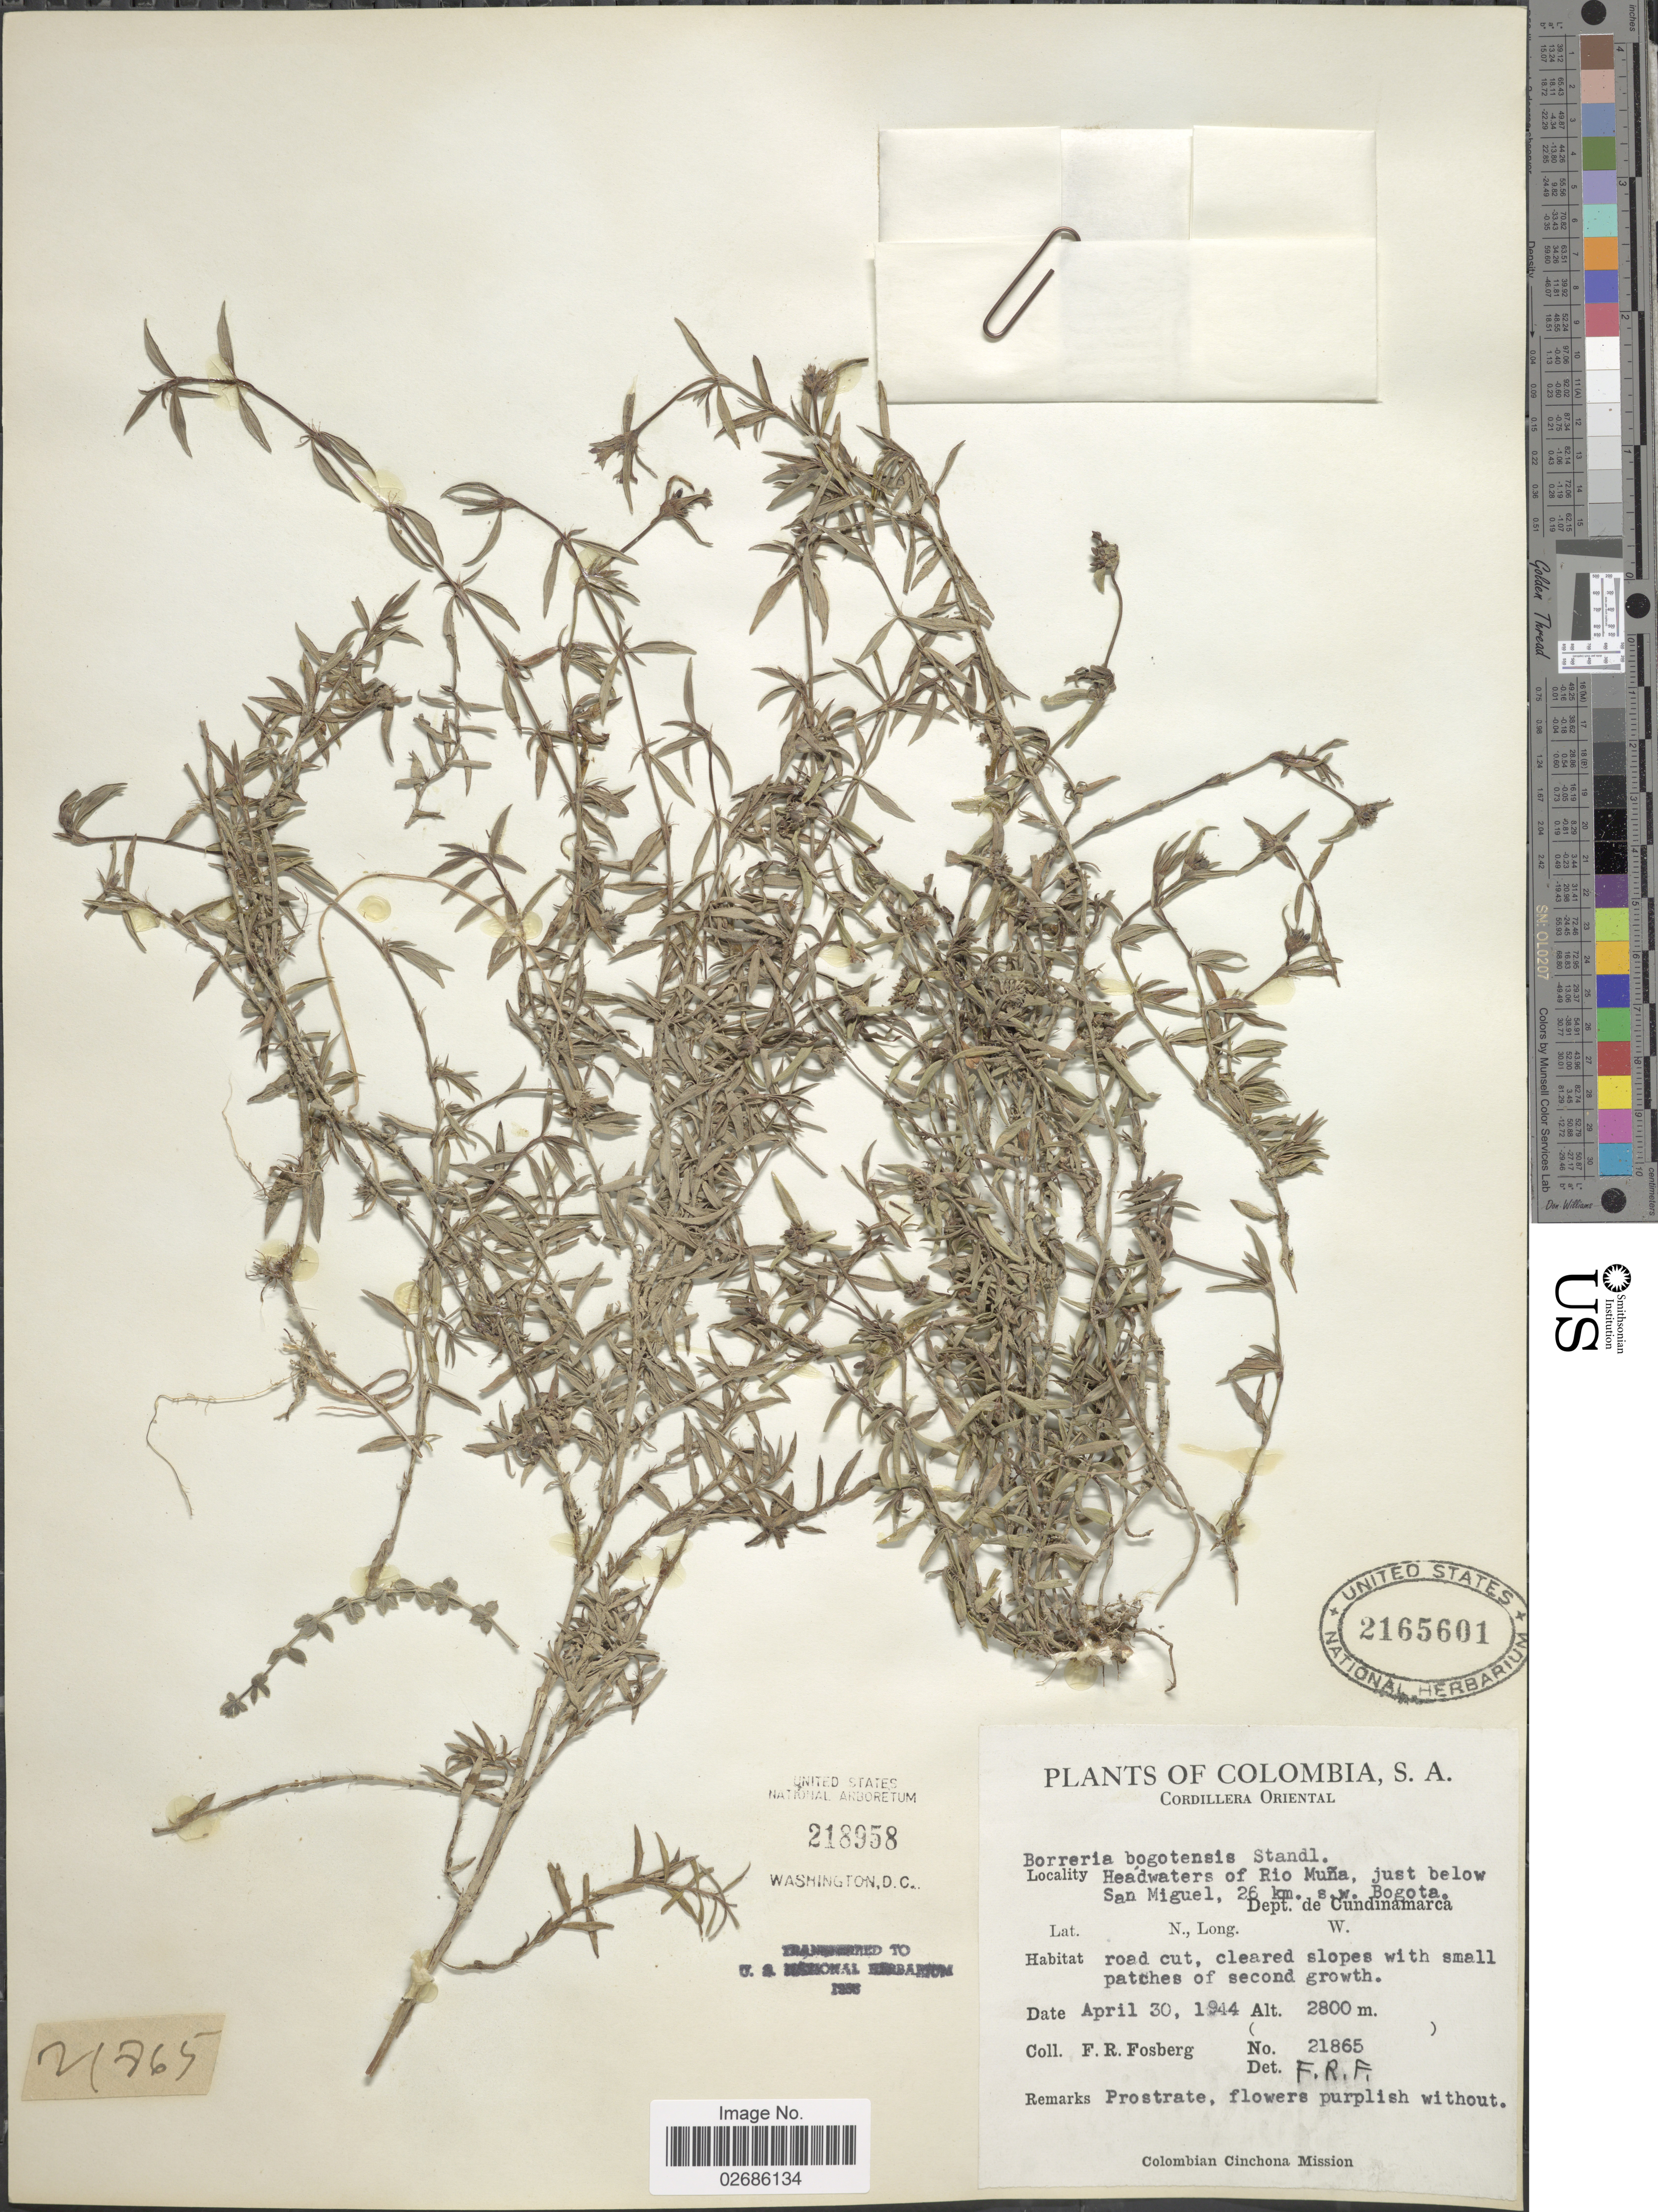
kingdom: Plantae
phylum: Tracheophyta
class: Magnoliopsida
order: Gentianales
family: Rubiaceae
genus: Borreria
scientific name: Borreria bogotensis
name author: (Kunth) Standl.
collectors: F. R. Fosberg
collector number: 21865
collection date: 1944-04-30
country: Colombia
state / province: Cundinamarca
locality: Cordillera Oriental. Headwaters of Rio Muña, just below San Miguel, 26 km. s.w. Bogota. Dept. de Cundinamarca.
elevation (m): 2800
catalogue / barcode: US 2165601